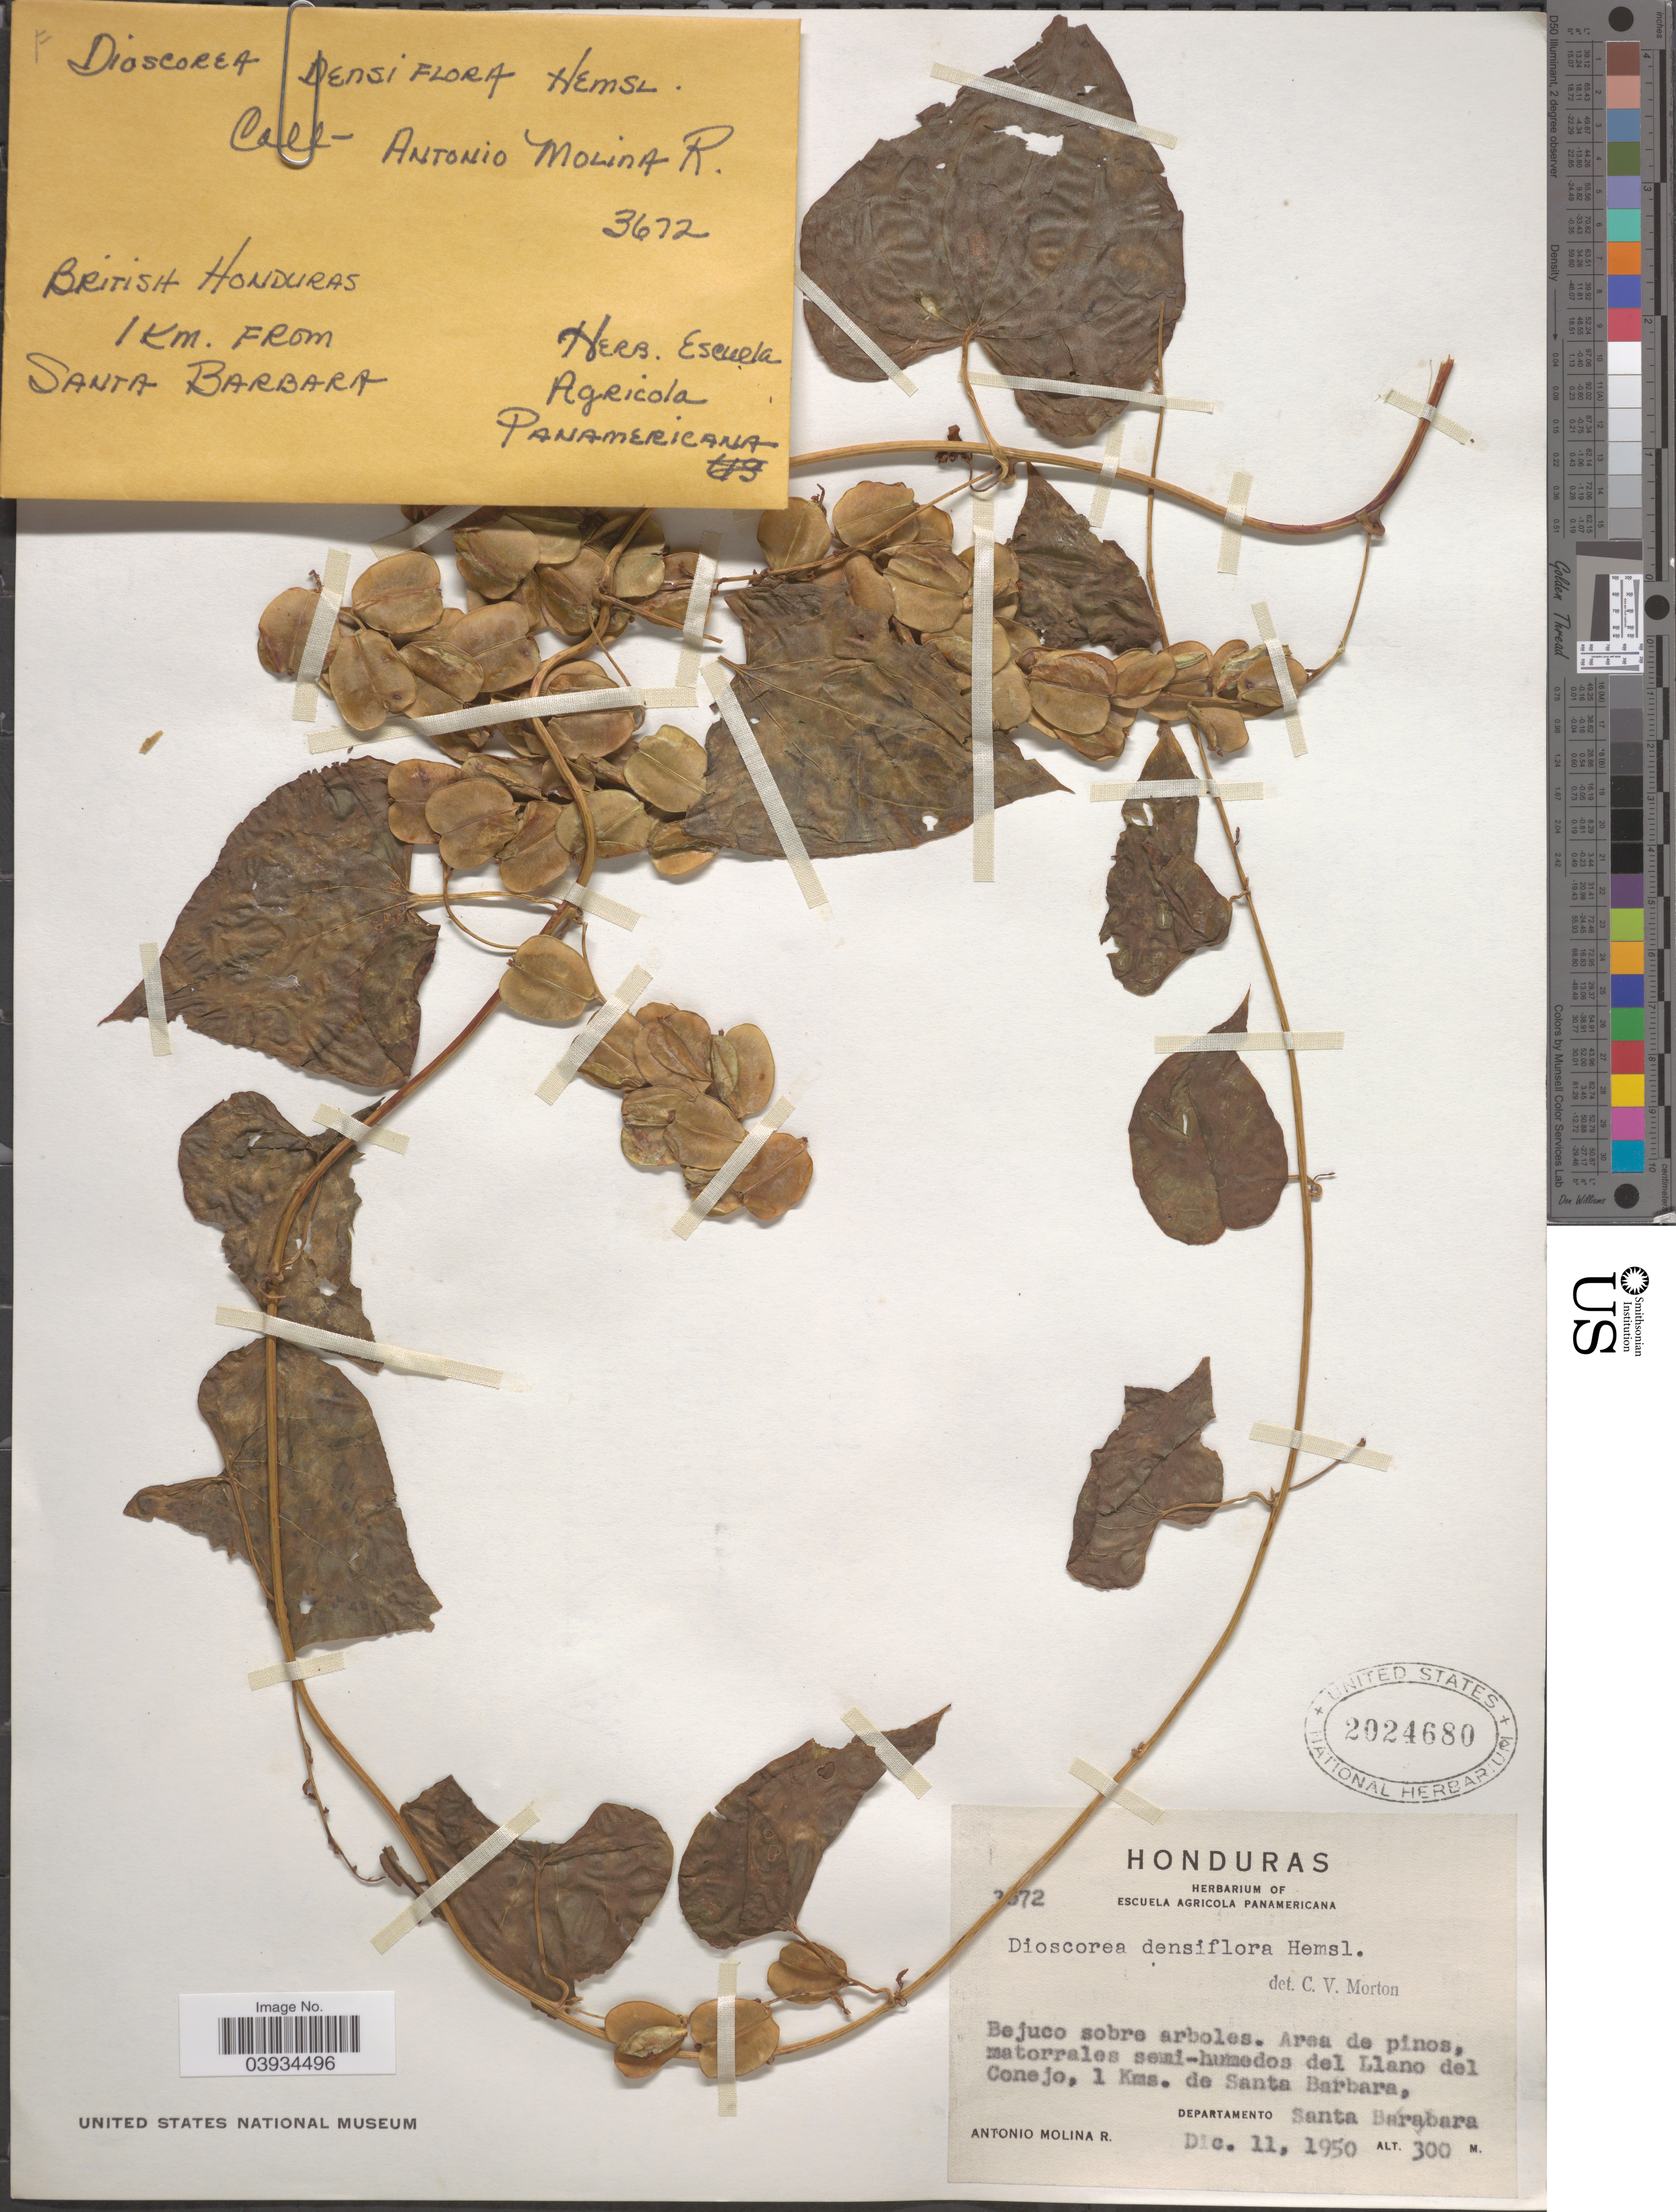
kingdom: Plantae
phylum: Tracheophyta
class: Liliopsida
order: Dioscoreales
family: Dioscoreaceae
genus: Dioscorea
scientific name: Dioscorea densiflora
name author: Hemsl.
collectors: A. Molina R.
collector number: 3672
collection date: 1950-12-11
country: Honduras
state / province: Santa Barbara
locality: Area de pinos, matorrales semi-humedos del Llano del Conejo, 1 Kms. de Santa Barbara, Departamento Santa Bárabara.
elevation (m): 300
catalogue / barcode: US 2024680